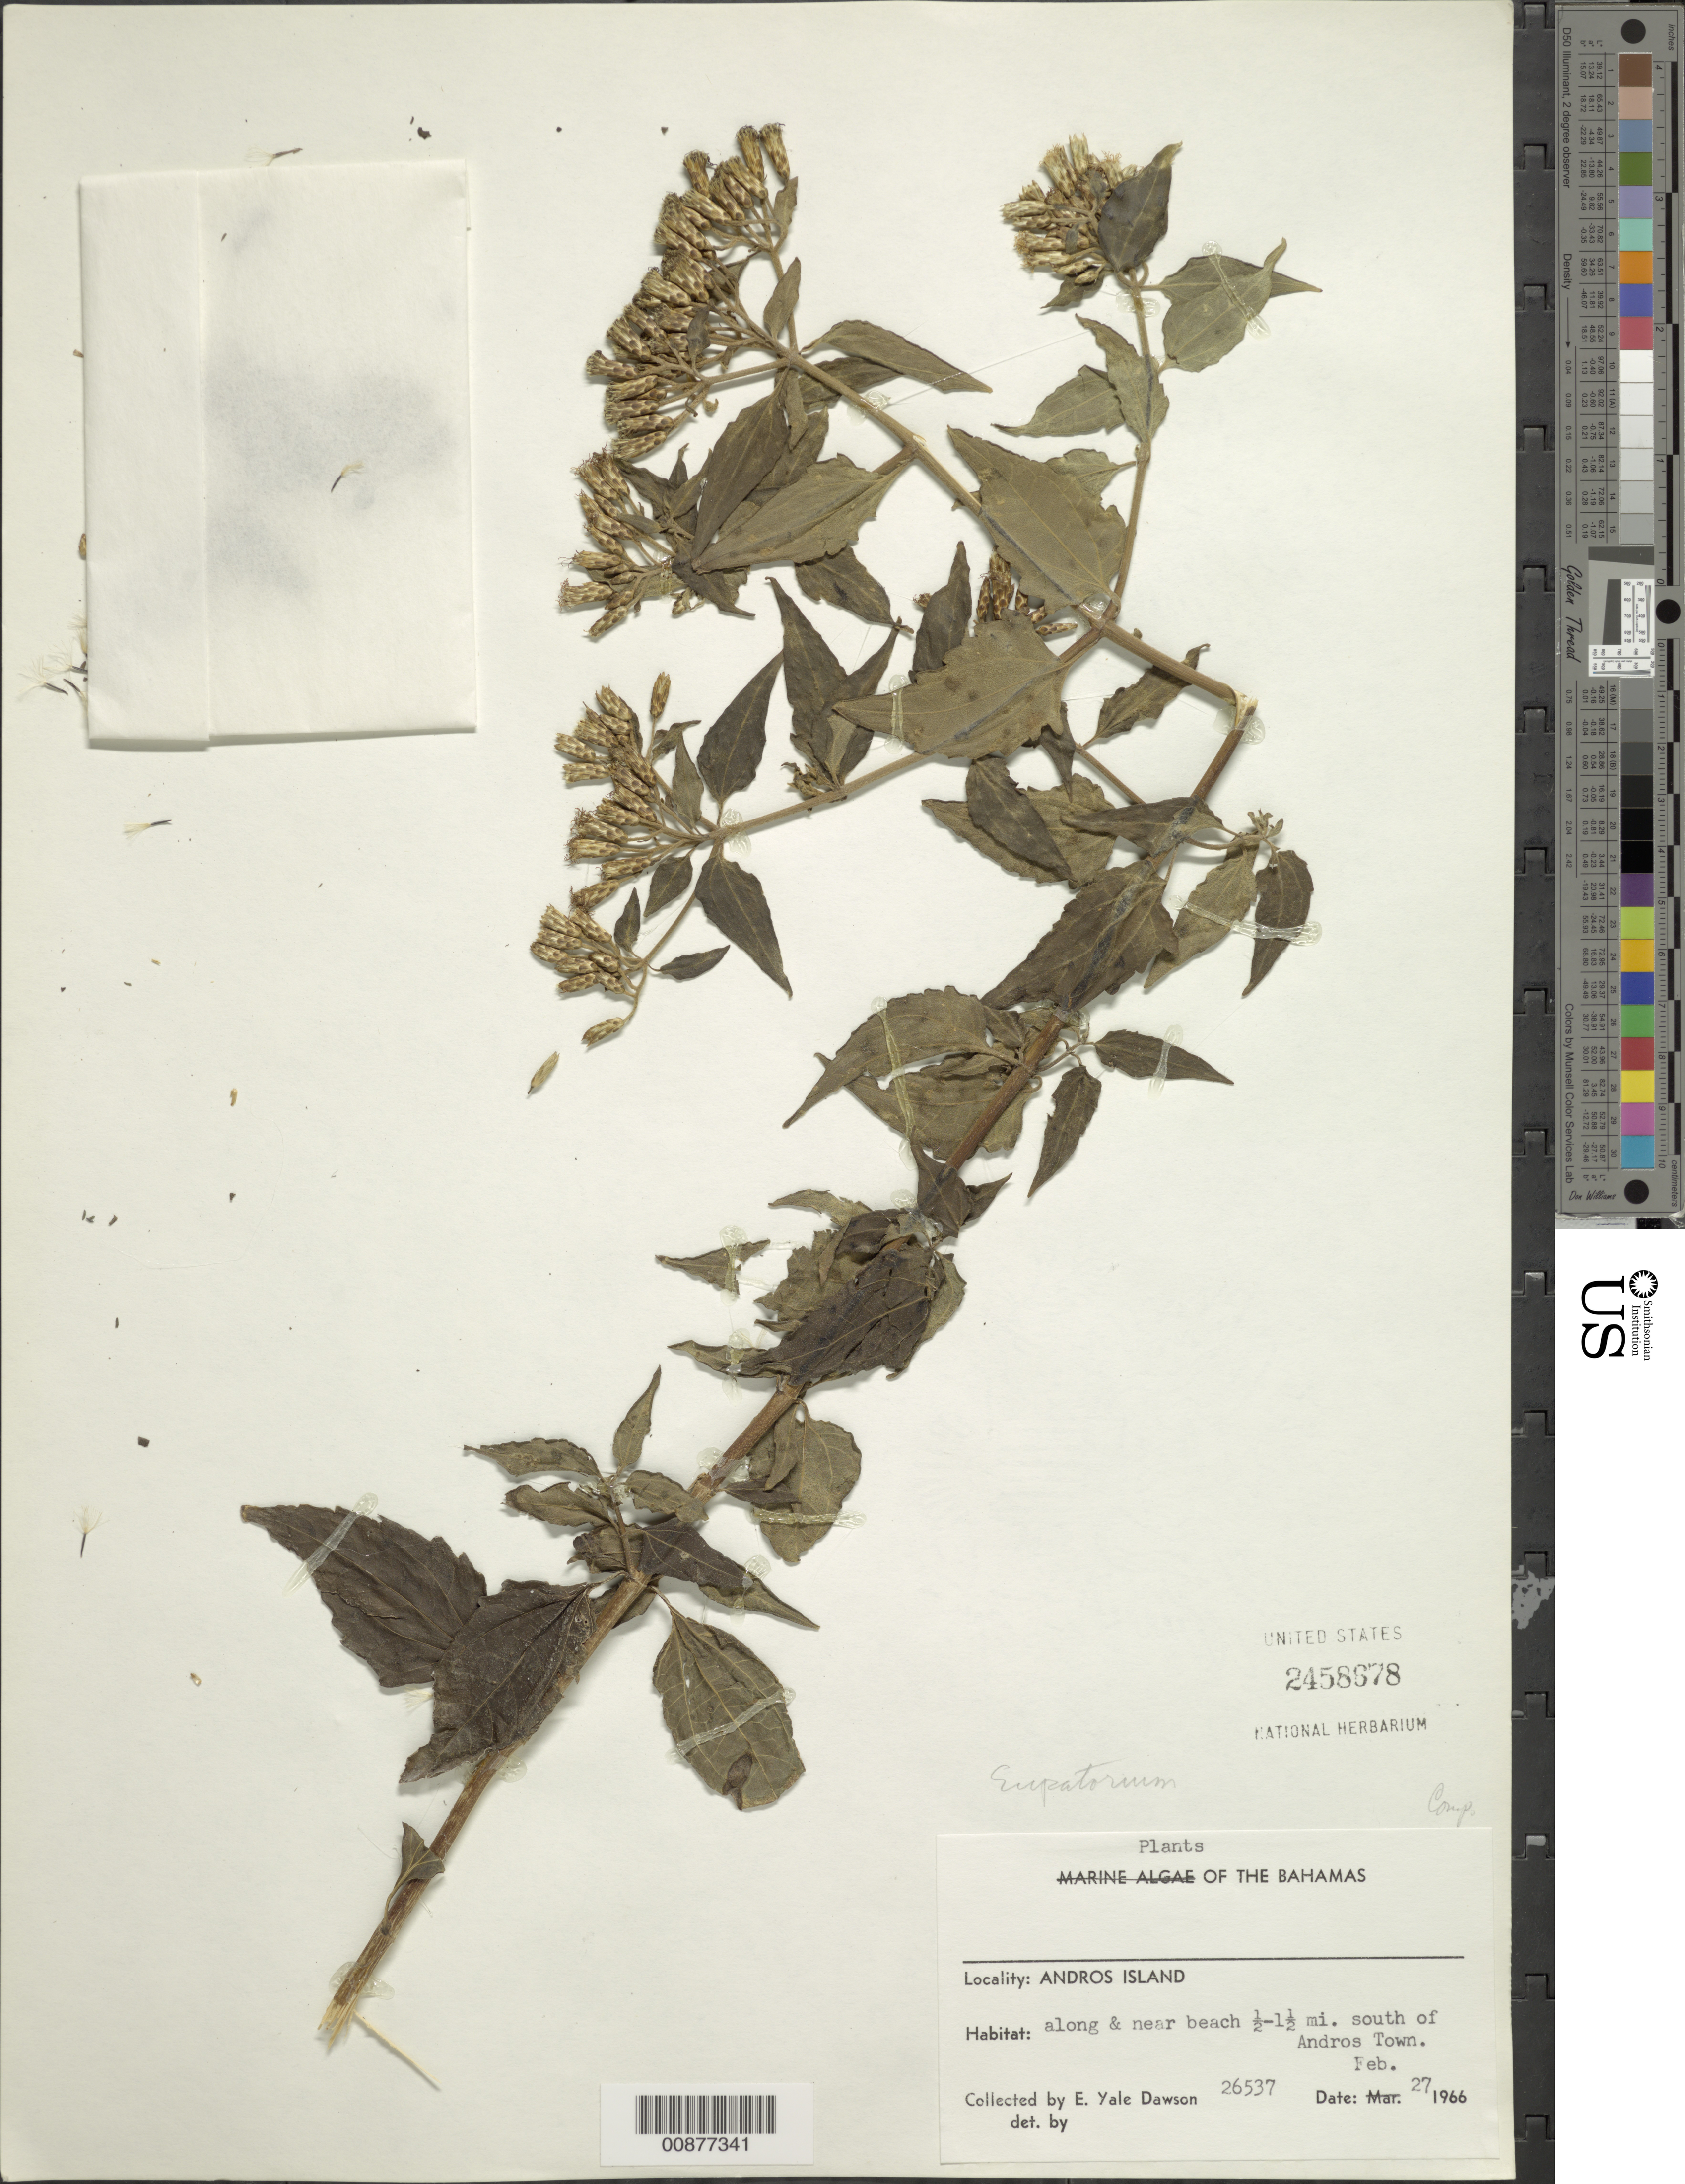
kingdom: Plantae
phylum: Tracheophyta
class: Magnoliopsida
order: Asterales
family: Asteraceae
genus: Chromolaena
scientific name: Chromolaena odorata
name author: (L.) R.M. King & H. Rob.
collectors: E. Y. Dawson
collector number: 26537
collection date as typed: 27 Feb 1966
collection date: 1966-02-27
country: Bahamas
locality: Andros Island, beach area 0.5-1.5 miles south of Andros Town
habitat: Along and near beach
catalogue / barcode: US 2458878